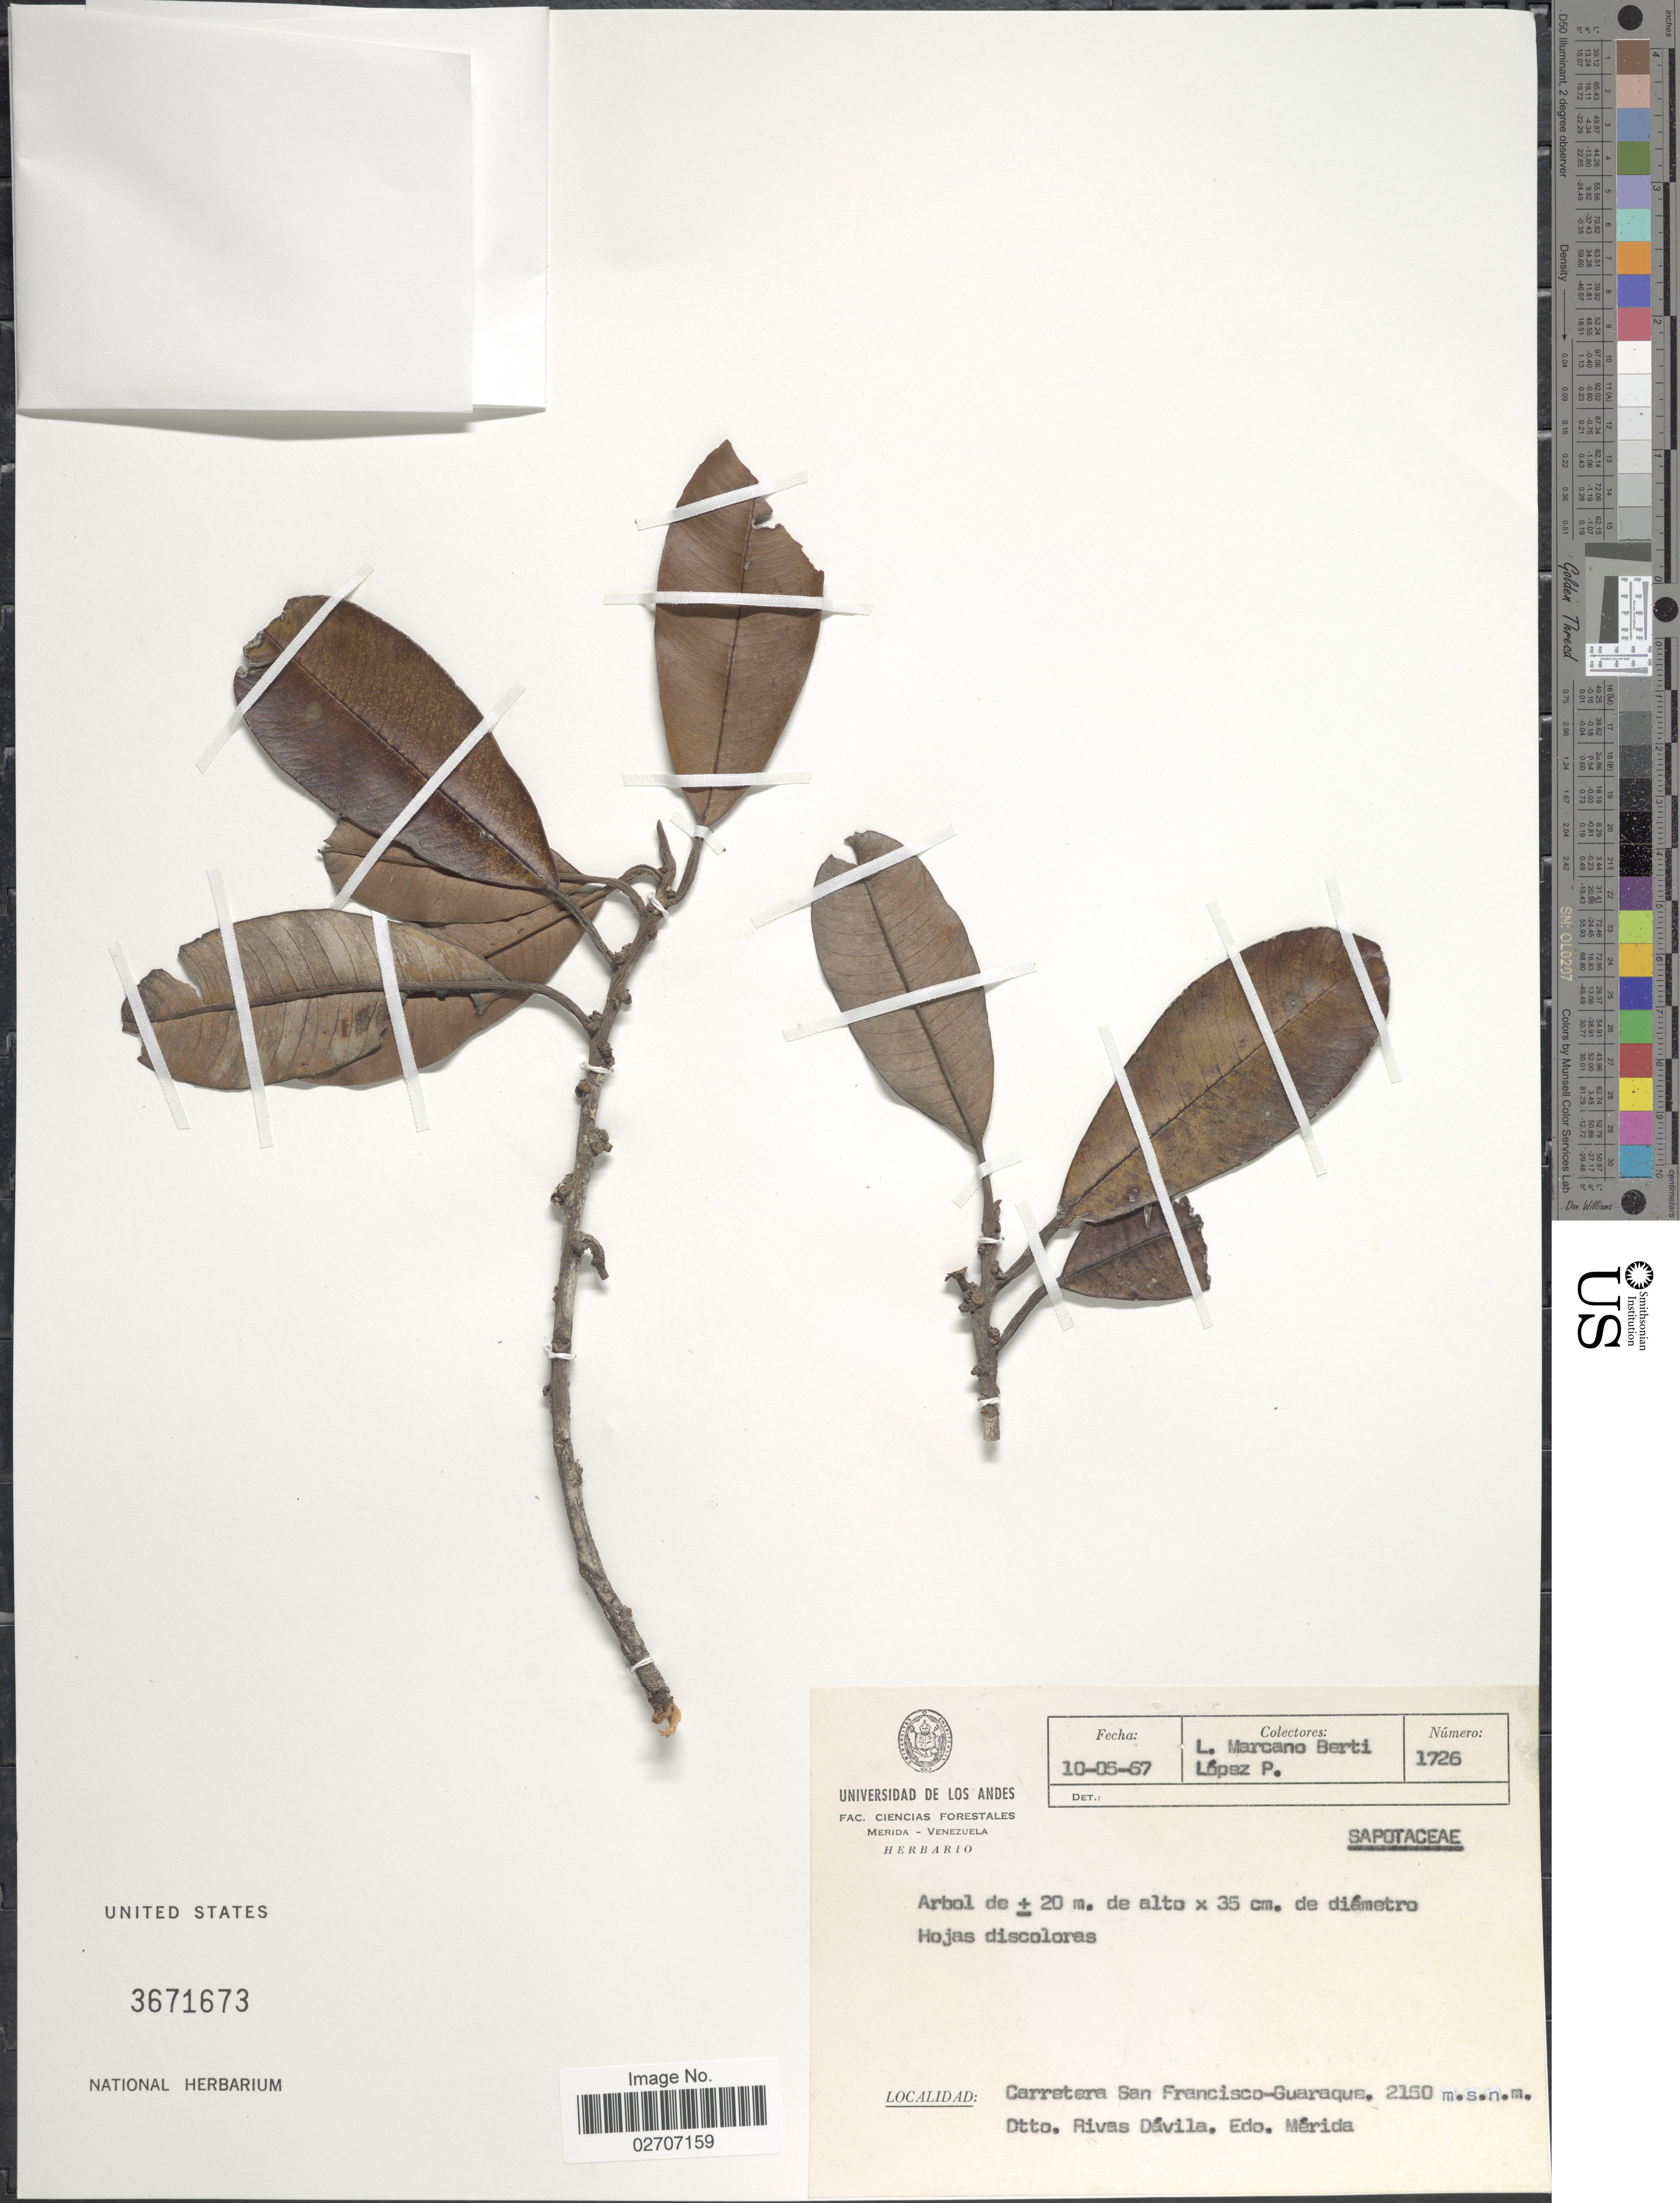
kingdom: Plantae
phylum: Tracheophyta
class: Magnoliopsida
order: Ericales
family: Sapotaceae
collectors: L. Marcano-Berti & P. Lopez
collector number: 1726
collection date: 1967-05-10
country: Venezuela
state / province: Mérida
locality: Carretera San Francisco-Guaraque, Dtto. Rivas Davila. Edo. Merida.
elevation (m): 2150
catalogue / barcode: US 3671673